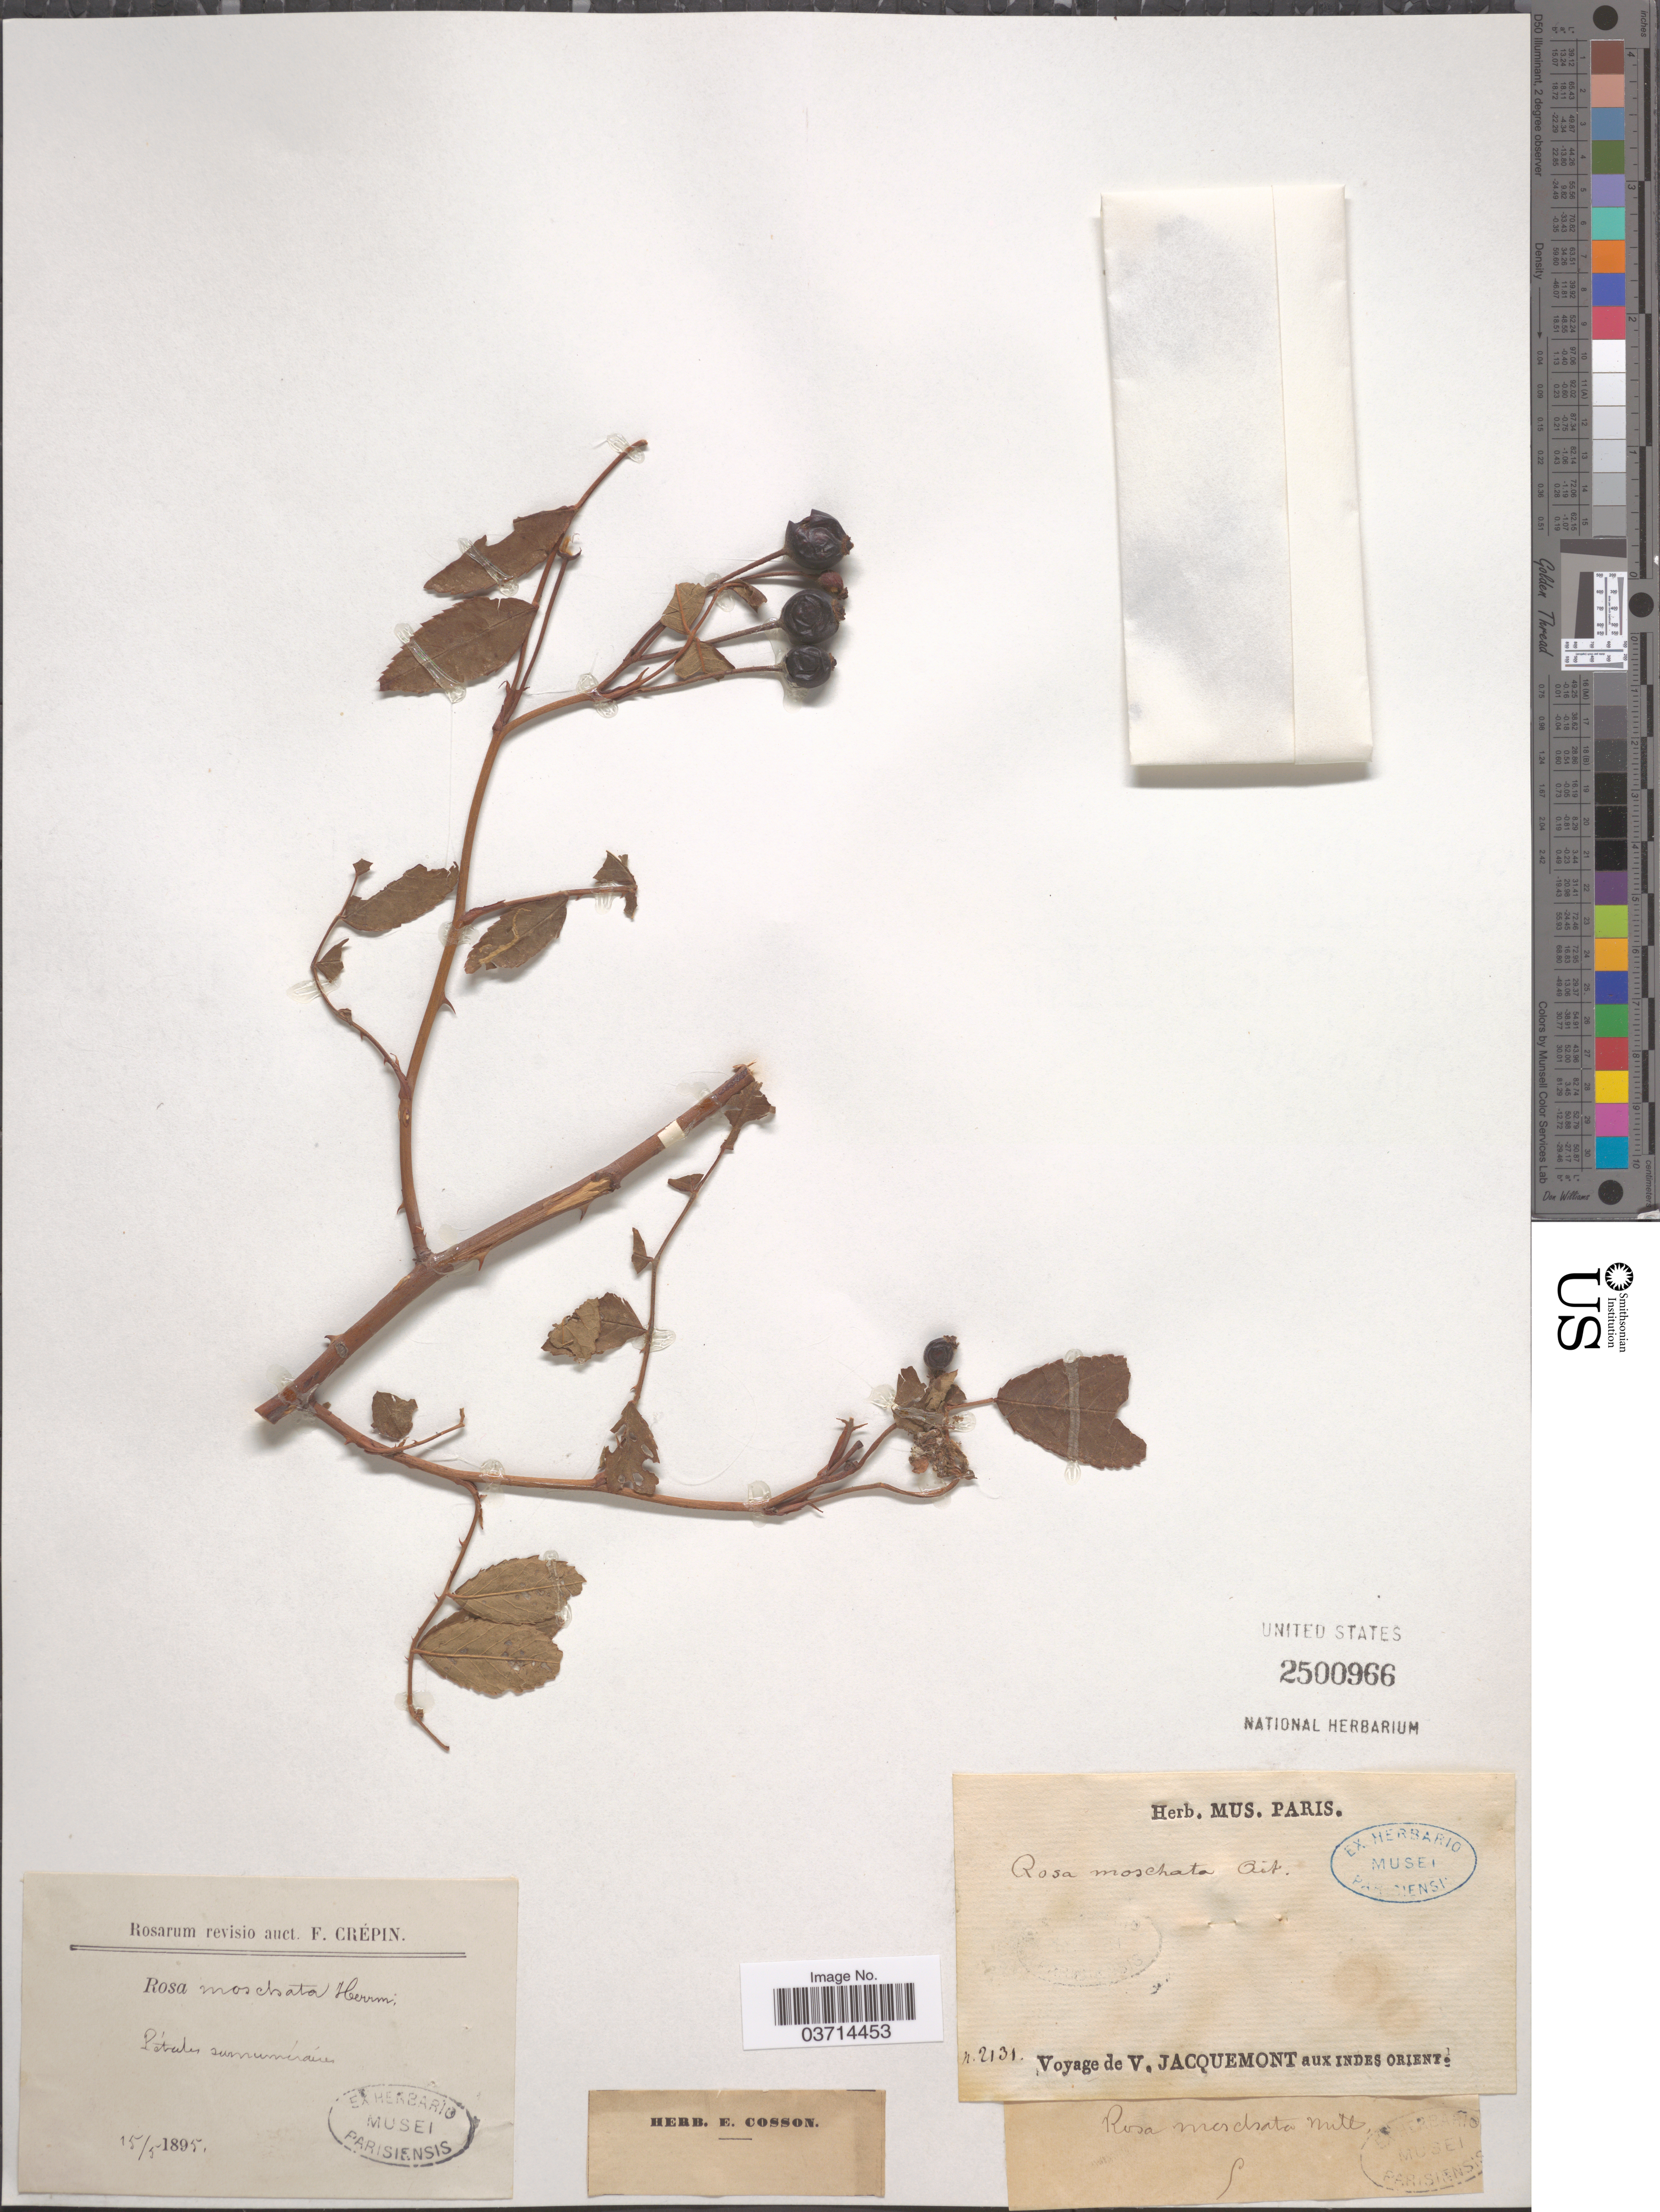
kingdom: Plantae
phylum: Tracheophyta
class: Magnoliopsida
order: Rosales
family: Rosaceae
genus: Rosa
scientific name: Rosa moschata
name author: Herrm.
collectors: V. Jacquemont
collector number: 2131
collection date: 1895-05-15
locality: Aux Indes orient.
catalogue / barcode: US 2500966